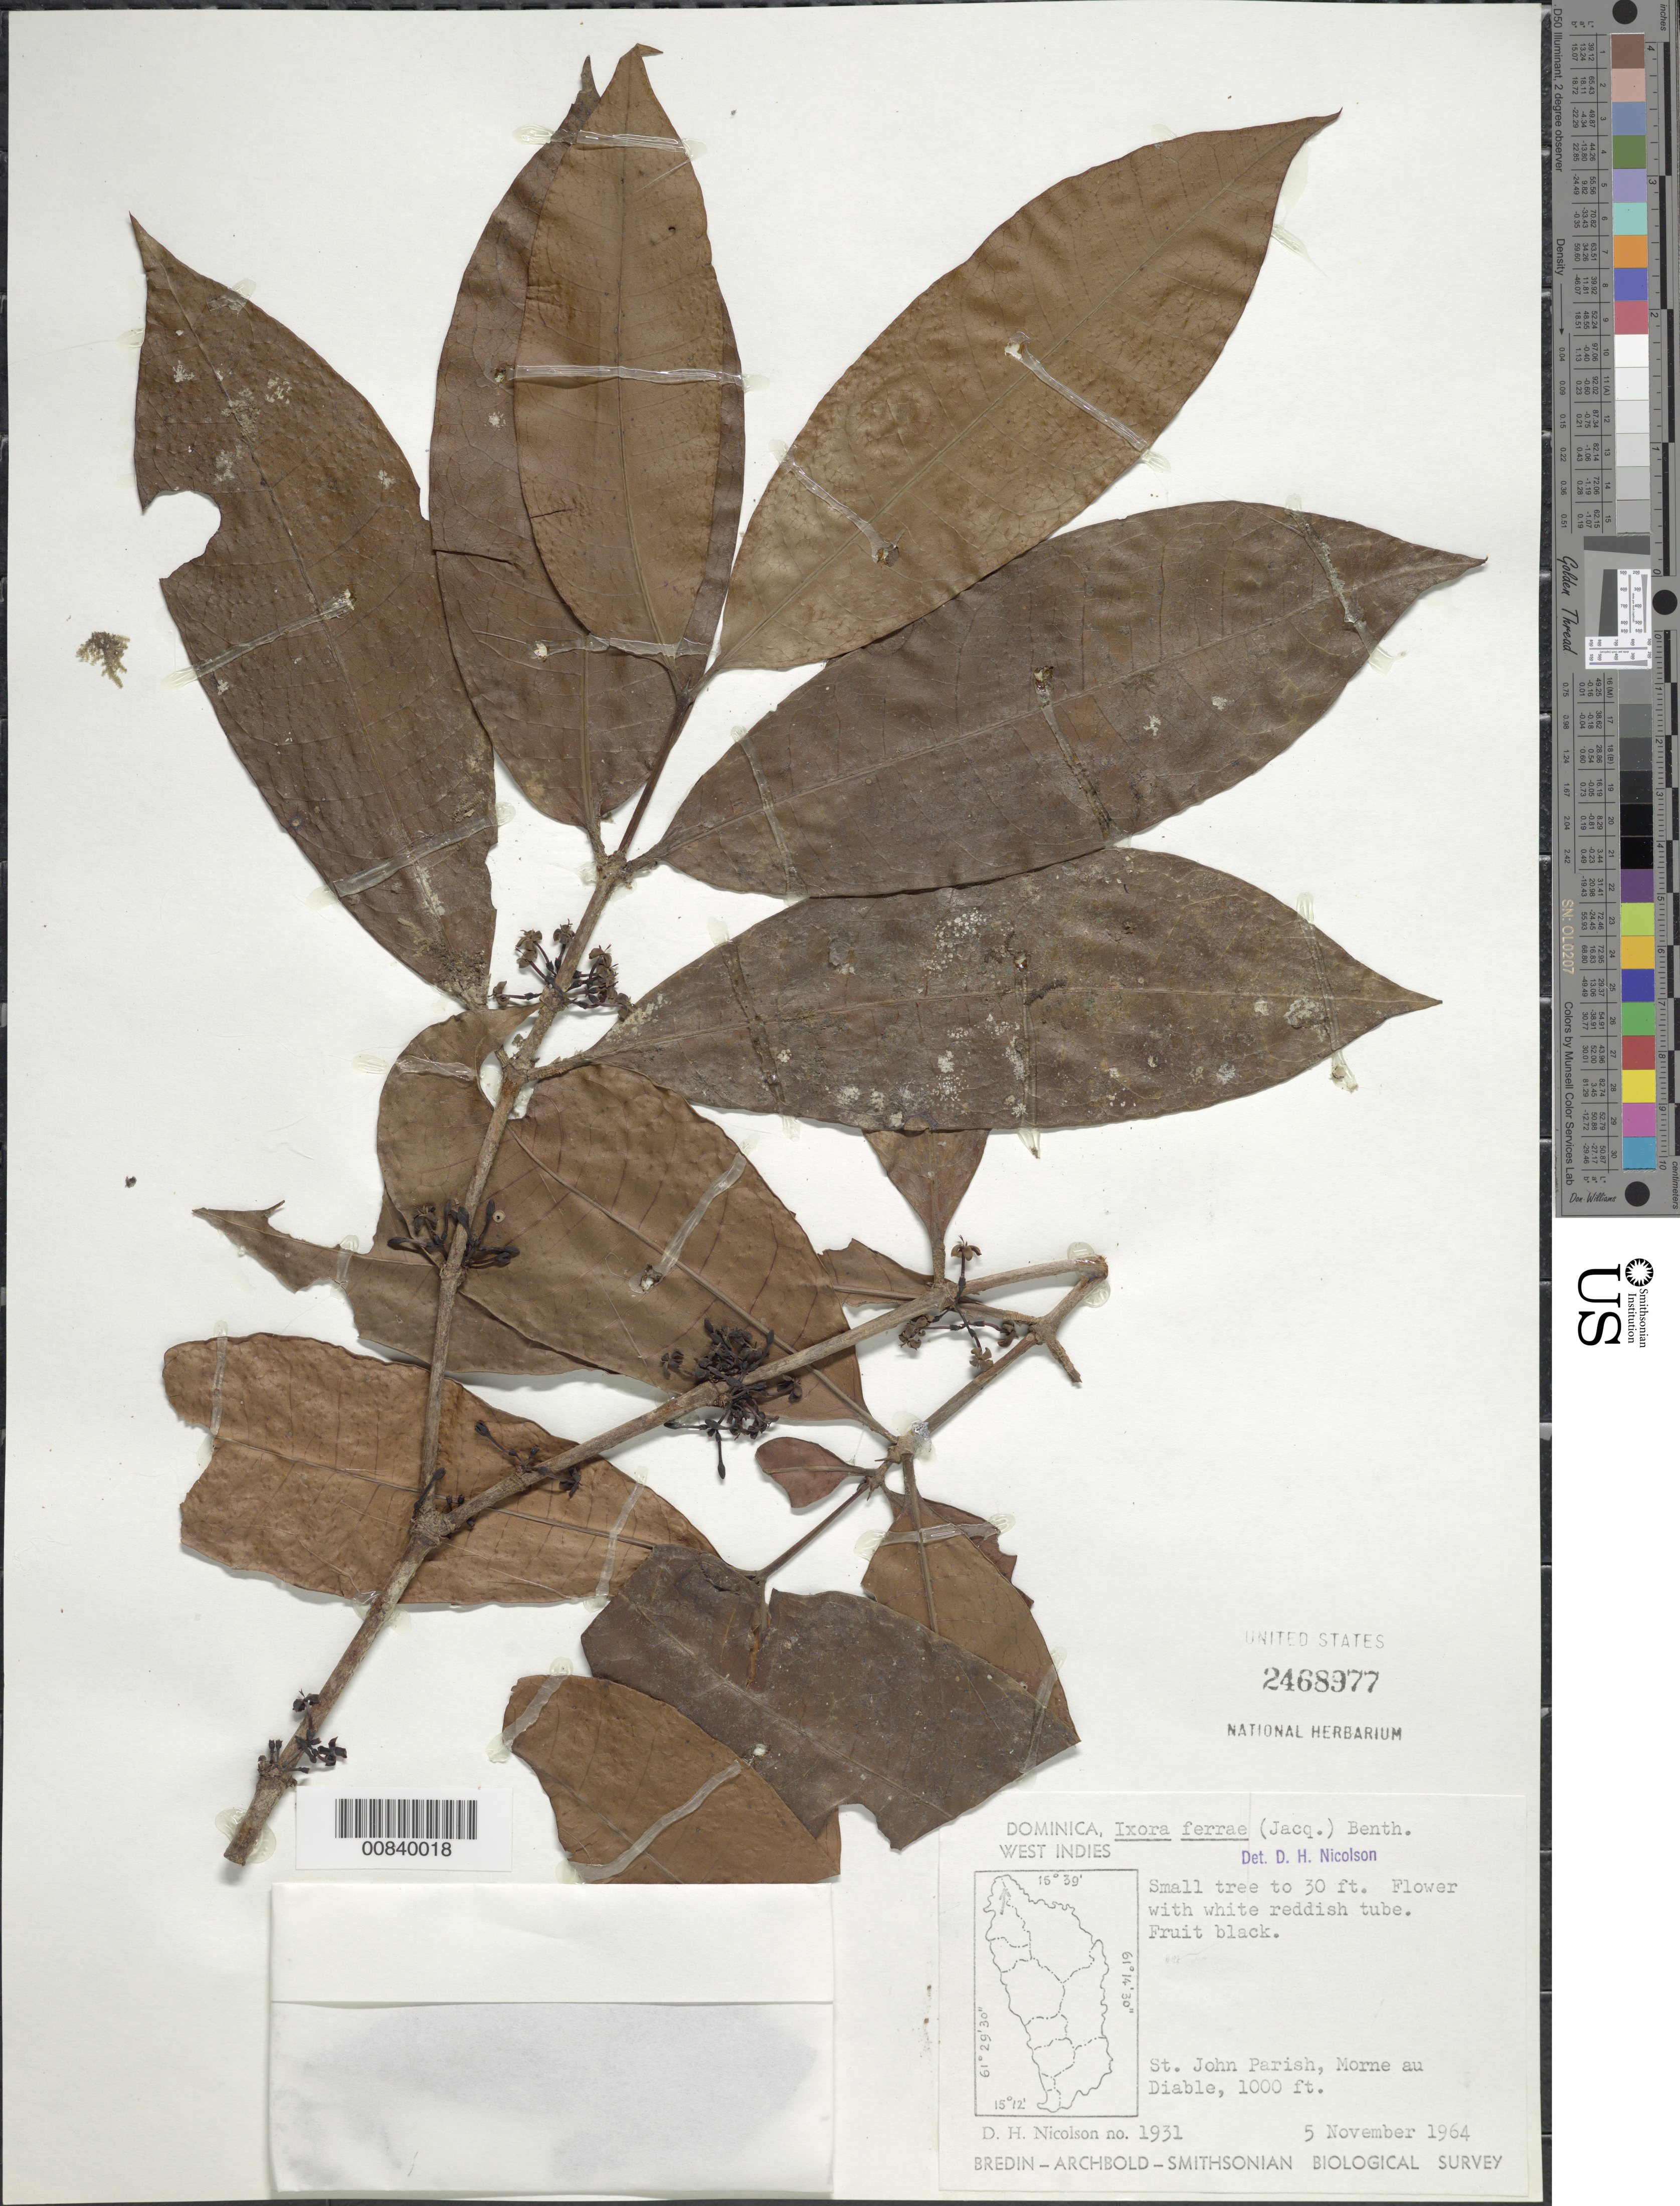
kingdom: Plantae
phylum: Tracheophyta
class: Magnoliopsida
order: Gentianales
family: Rubiaceae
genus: Ixora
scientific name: Ixora ferrea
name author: (Jacq.) Benth.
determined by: Nicolson, Dan H.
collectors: D. H. Nicolson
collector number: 1931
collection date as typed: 05 Nov 1964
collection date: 1964-11-05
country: Dominica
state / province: St. John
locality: Morne au Diable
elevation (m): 305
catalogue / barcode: US 2468977